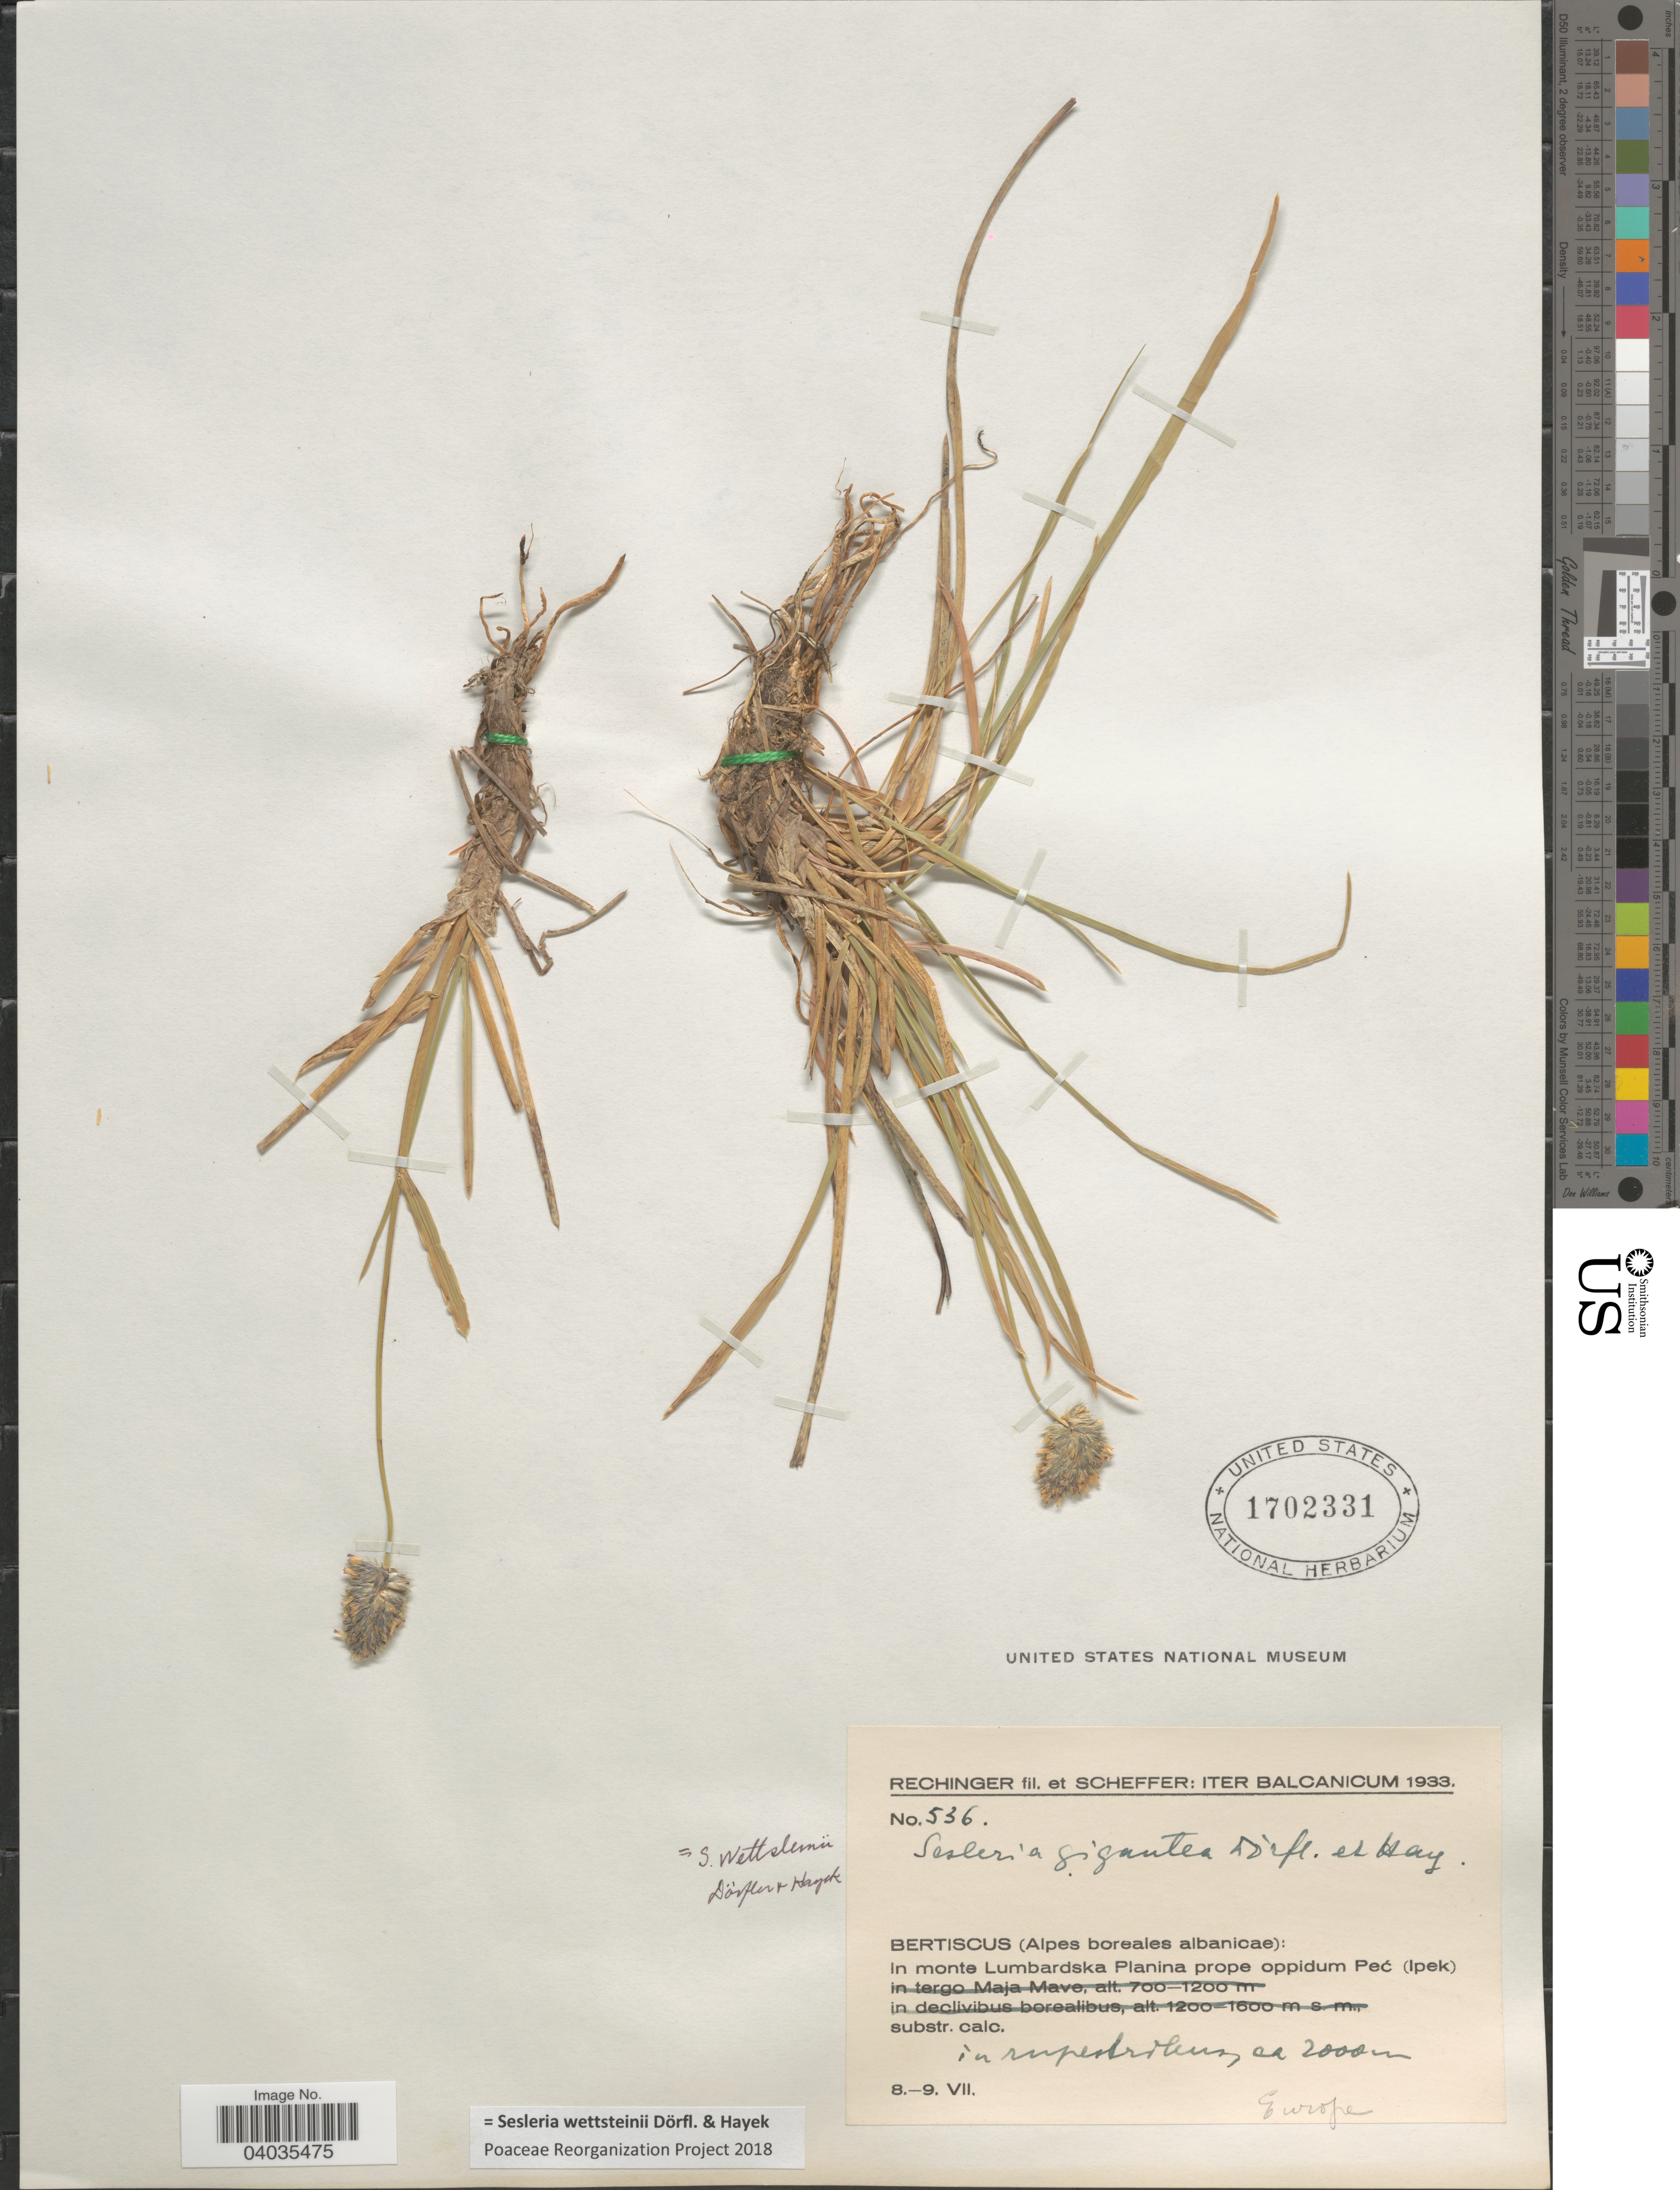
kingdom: Plantae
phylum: Tracheophyta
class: Liliopsida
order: Poales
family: Poaceae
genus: Sesleria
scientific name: Sesleria wettsteinii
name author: Dörfl. & Hayek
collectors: -- Rechinger & Scheffer, --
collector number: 536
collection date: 1933-07-08/1933-07-09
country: Albania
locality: Iter Balcanicum. Bertiscus (Alpes boreales albanicae): In monte Lumbardska Planina prope oppidum Peć (Ipek) substr. calc. in rupestribus.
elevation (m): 2000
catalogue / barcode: US 1702331